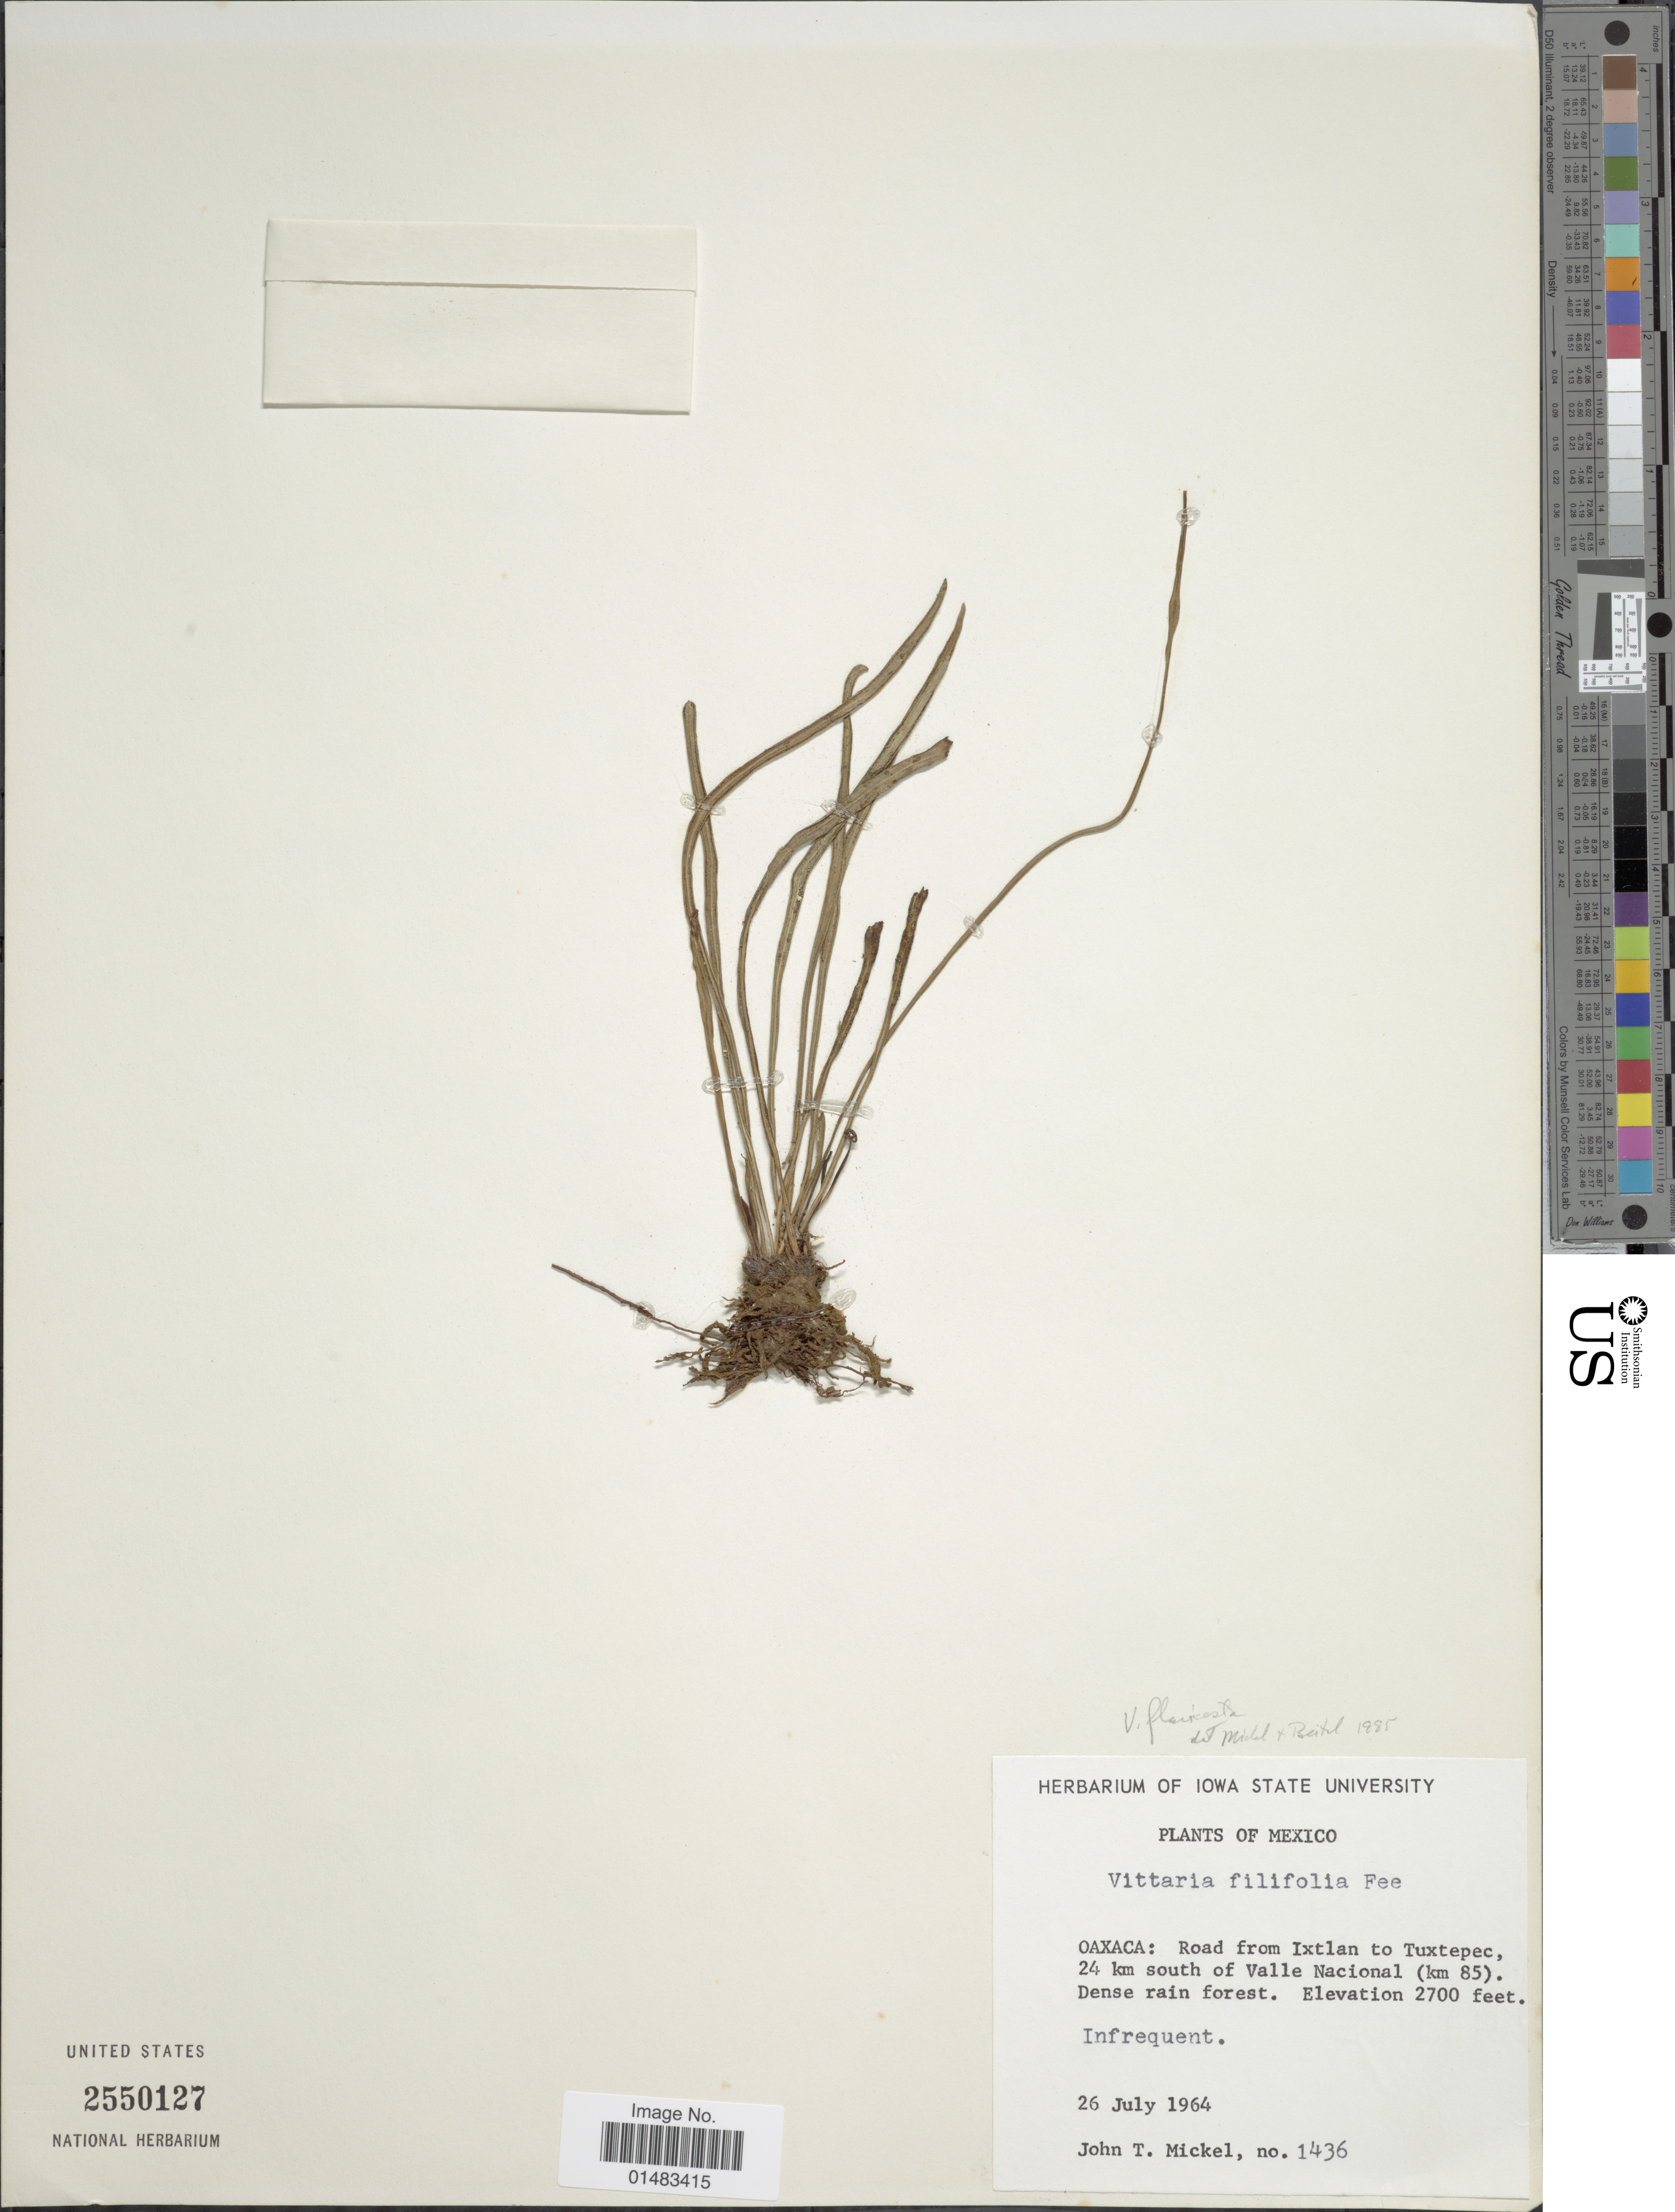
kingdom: Plantae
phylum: Tracheophyta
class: Polypodiopsida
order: Polypodiales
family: Pteridaceae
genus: Vittaria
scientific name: Vittaria filifolia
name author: Fée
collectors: J. T. Mickel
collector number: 1436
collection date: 1964-07-26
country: Mexico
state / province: Oaxaca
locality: Plants of Mexicoa, Road from Ixtlan to Tuxtepec, 24 km south of Valle Nacional (km 85) Dense rain forest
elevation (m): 823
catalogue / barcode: US 2550127